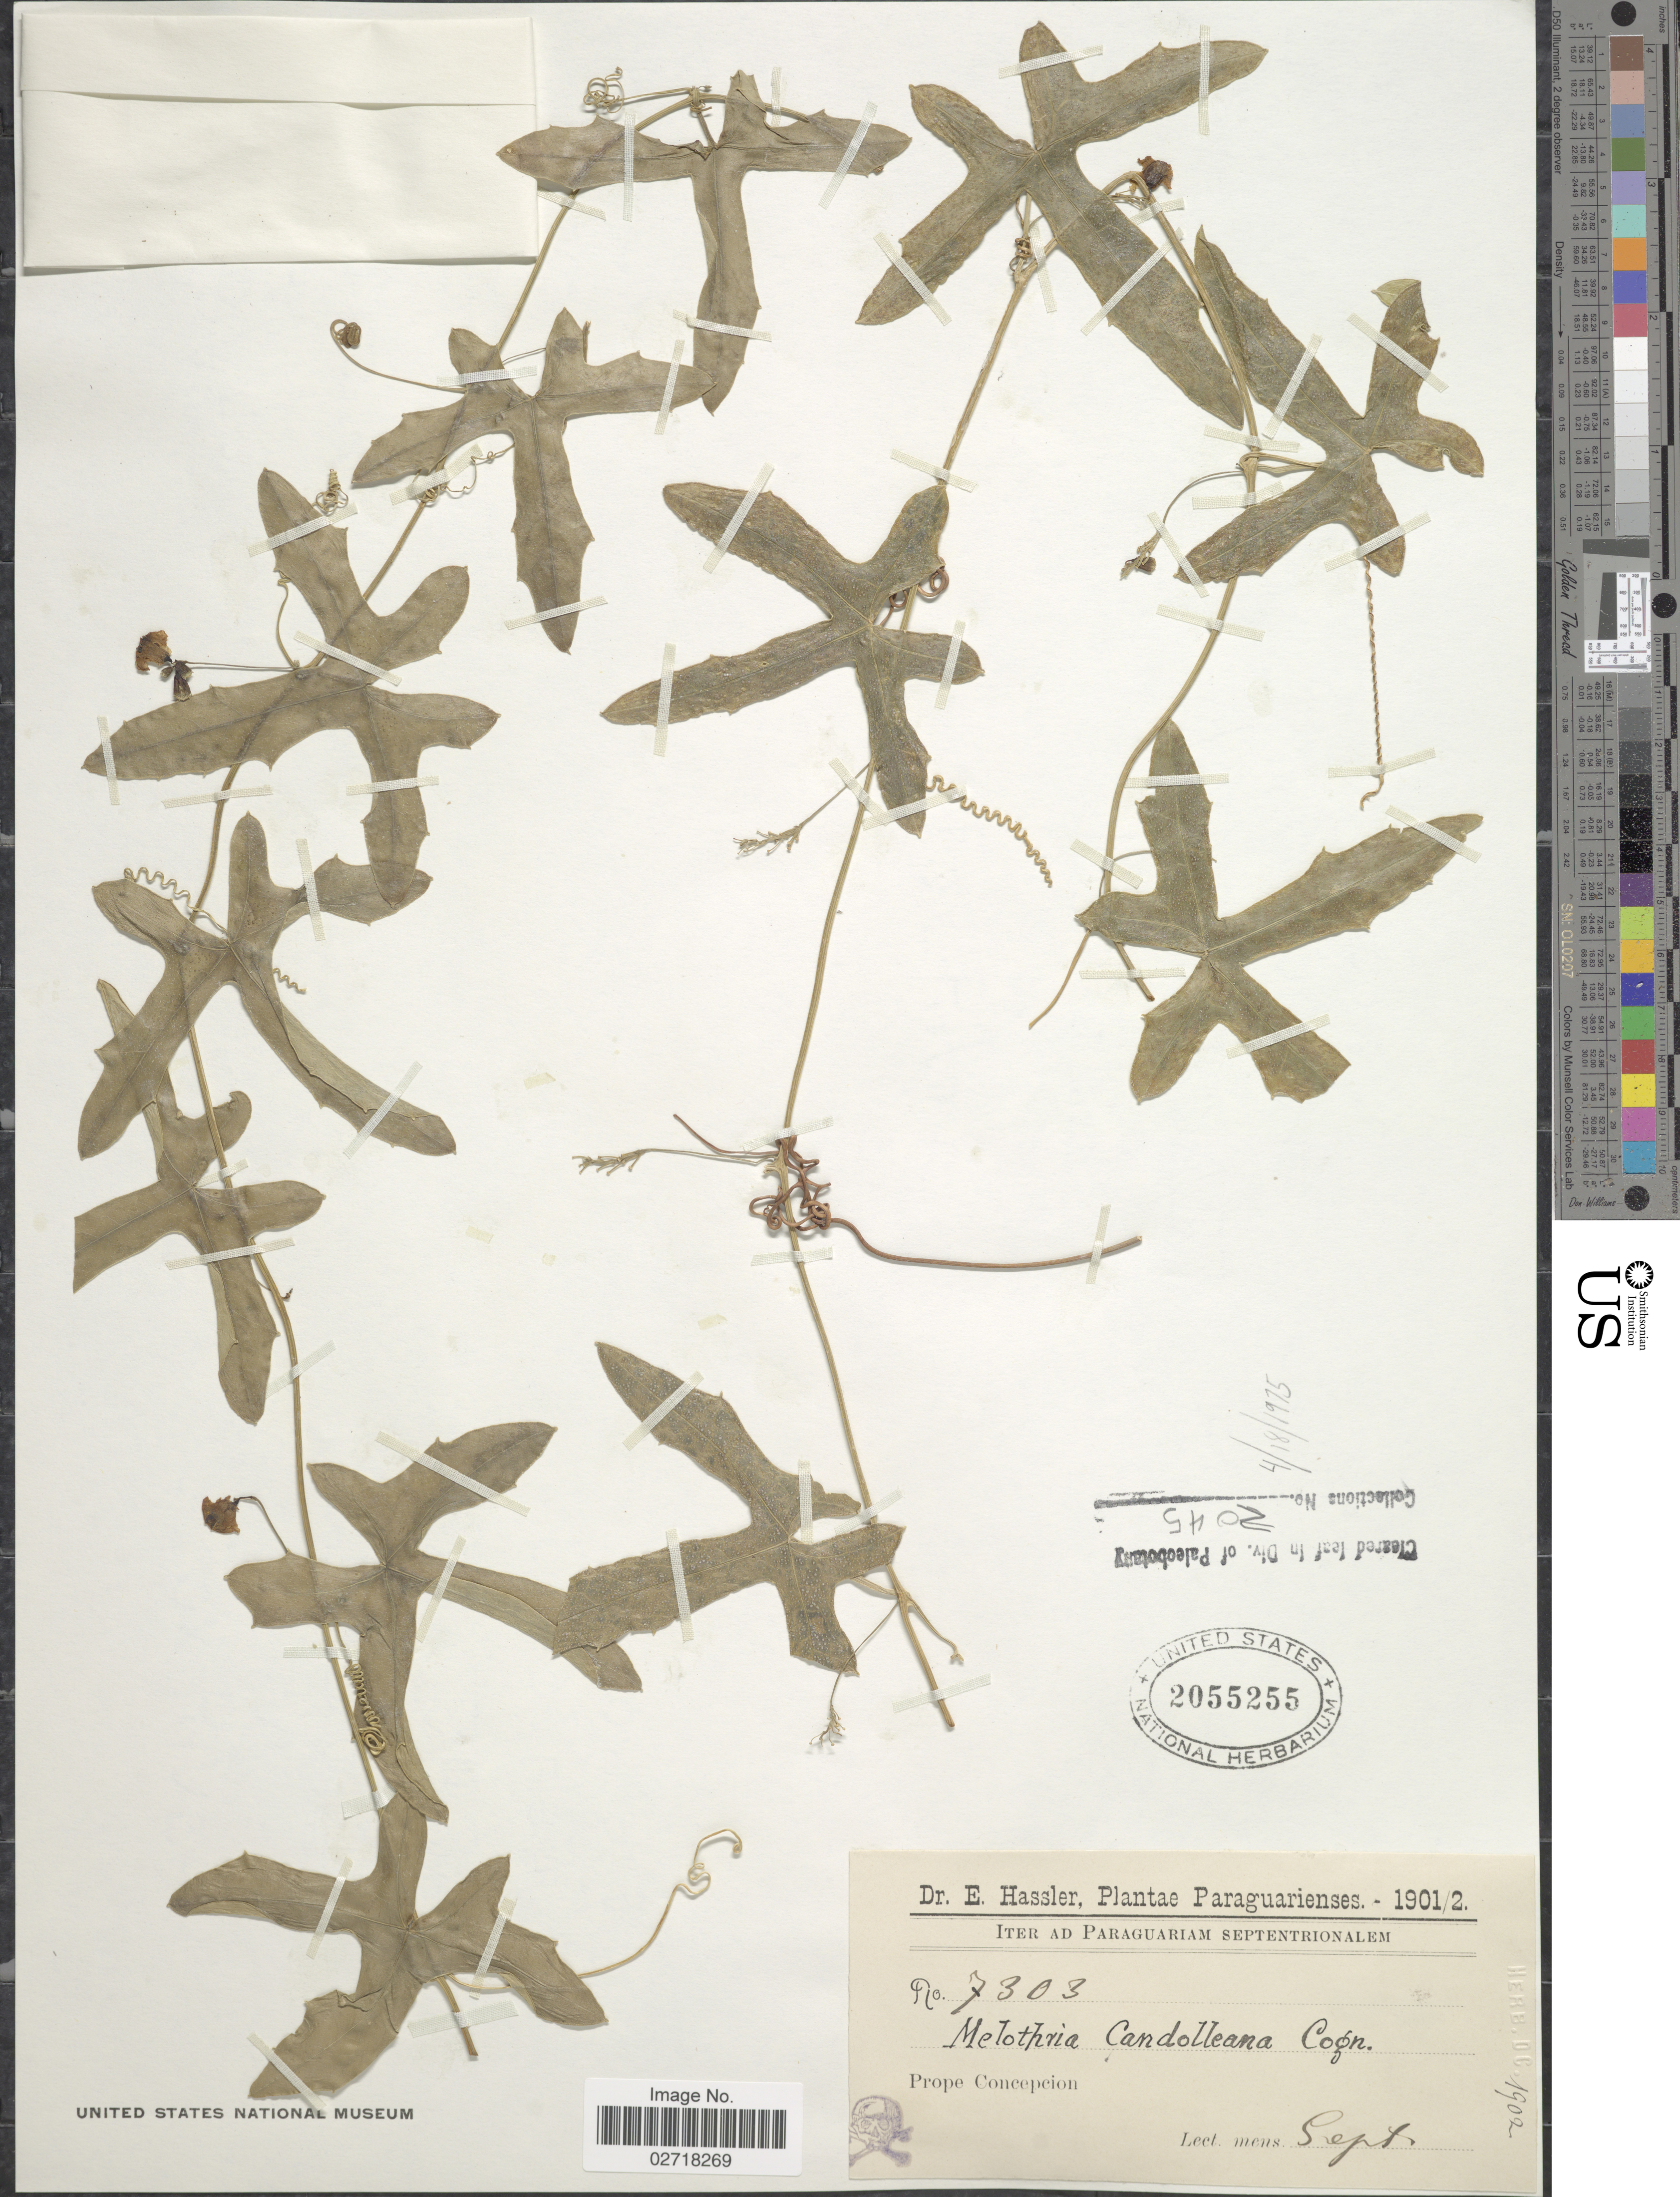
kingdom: Plantae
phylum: Tracheophyta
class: Magnoliopsida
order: Cucurbitales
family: Cucurbitaceae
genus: Melothria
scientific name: Melothria trilobata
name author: Cogn.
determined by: Nee, Michael H.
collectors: E. Hassler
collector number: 7303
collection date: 1901-09/1902-09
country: Paraguay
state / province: Concepcion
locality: Iter ad Paraguariam Septentrionalem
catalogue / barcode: US 2055255